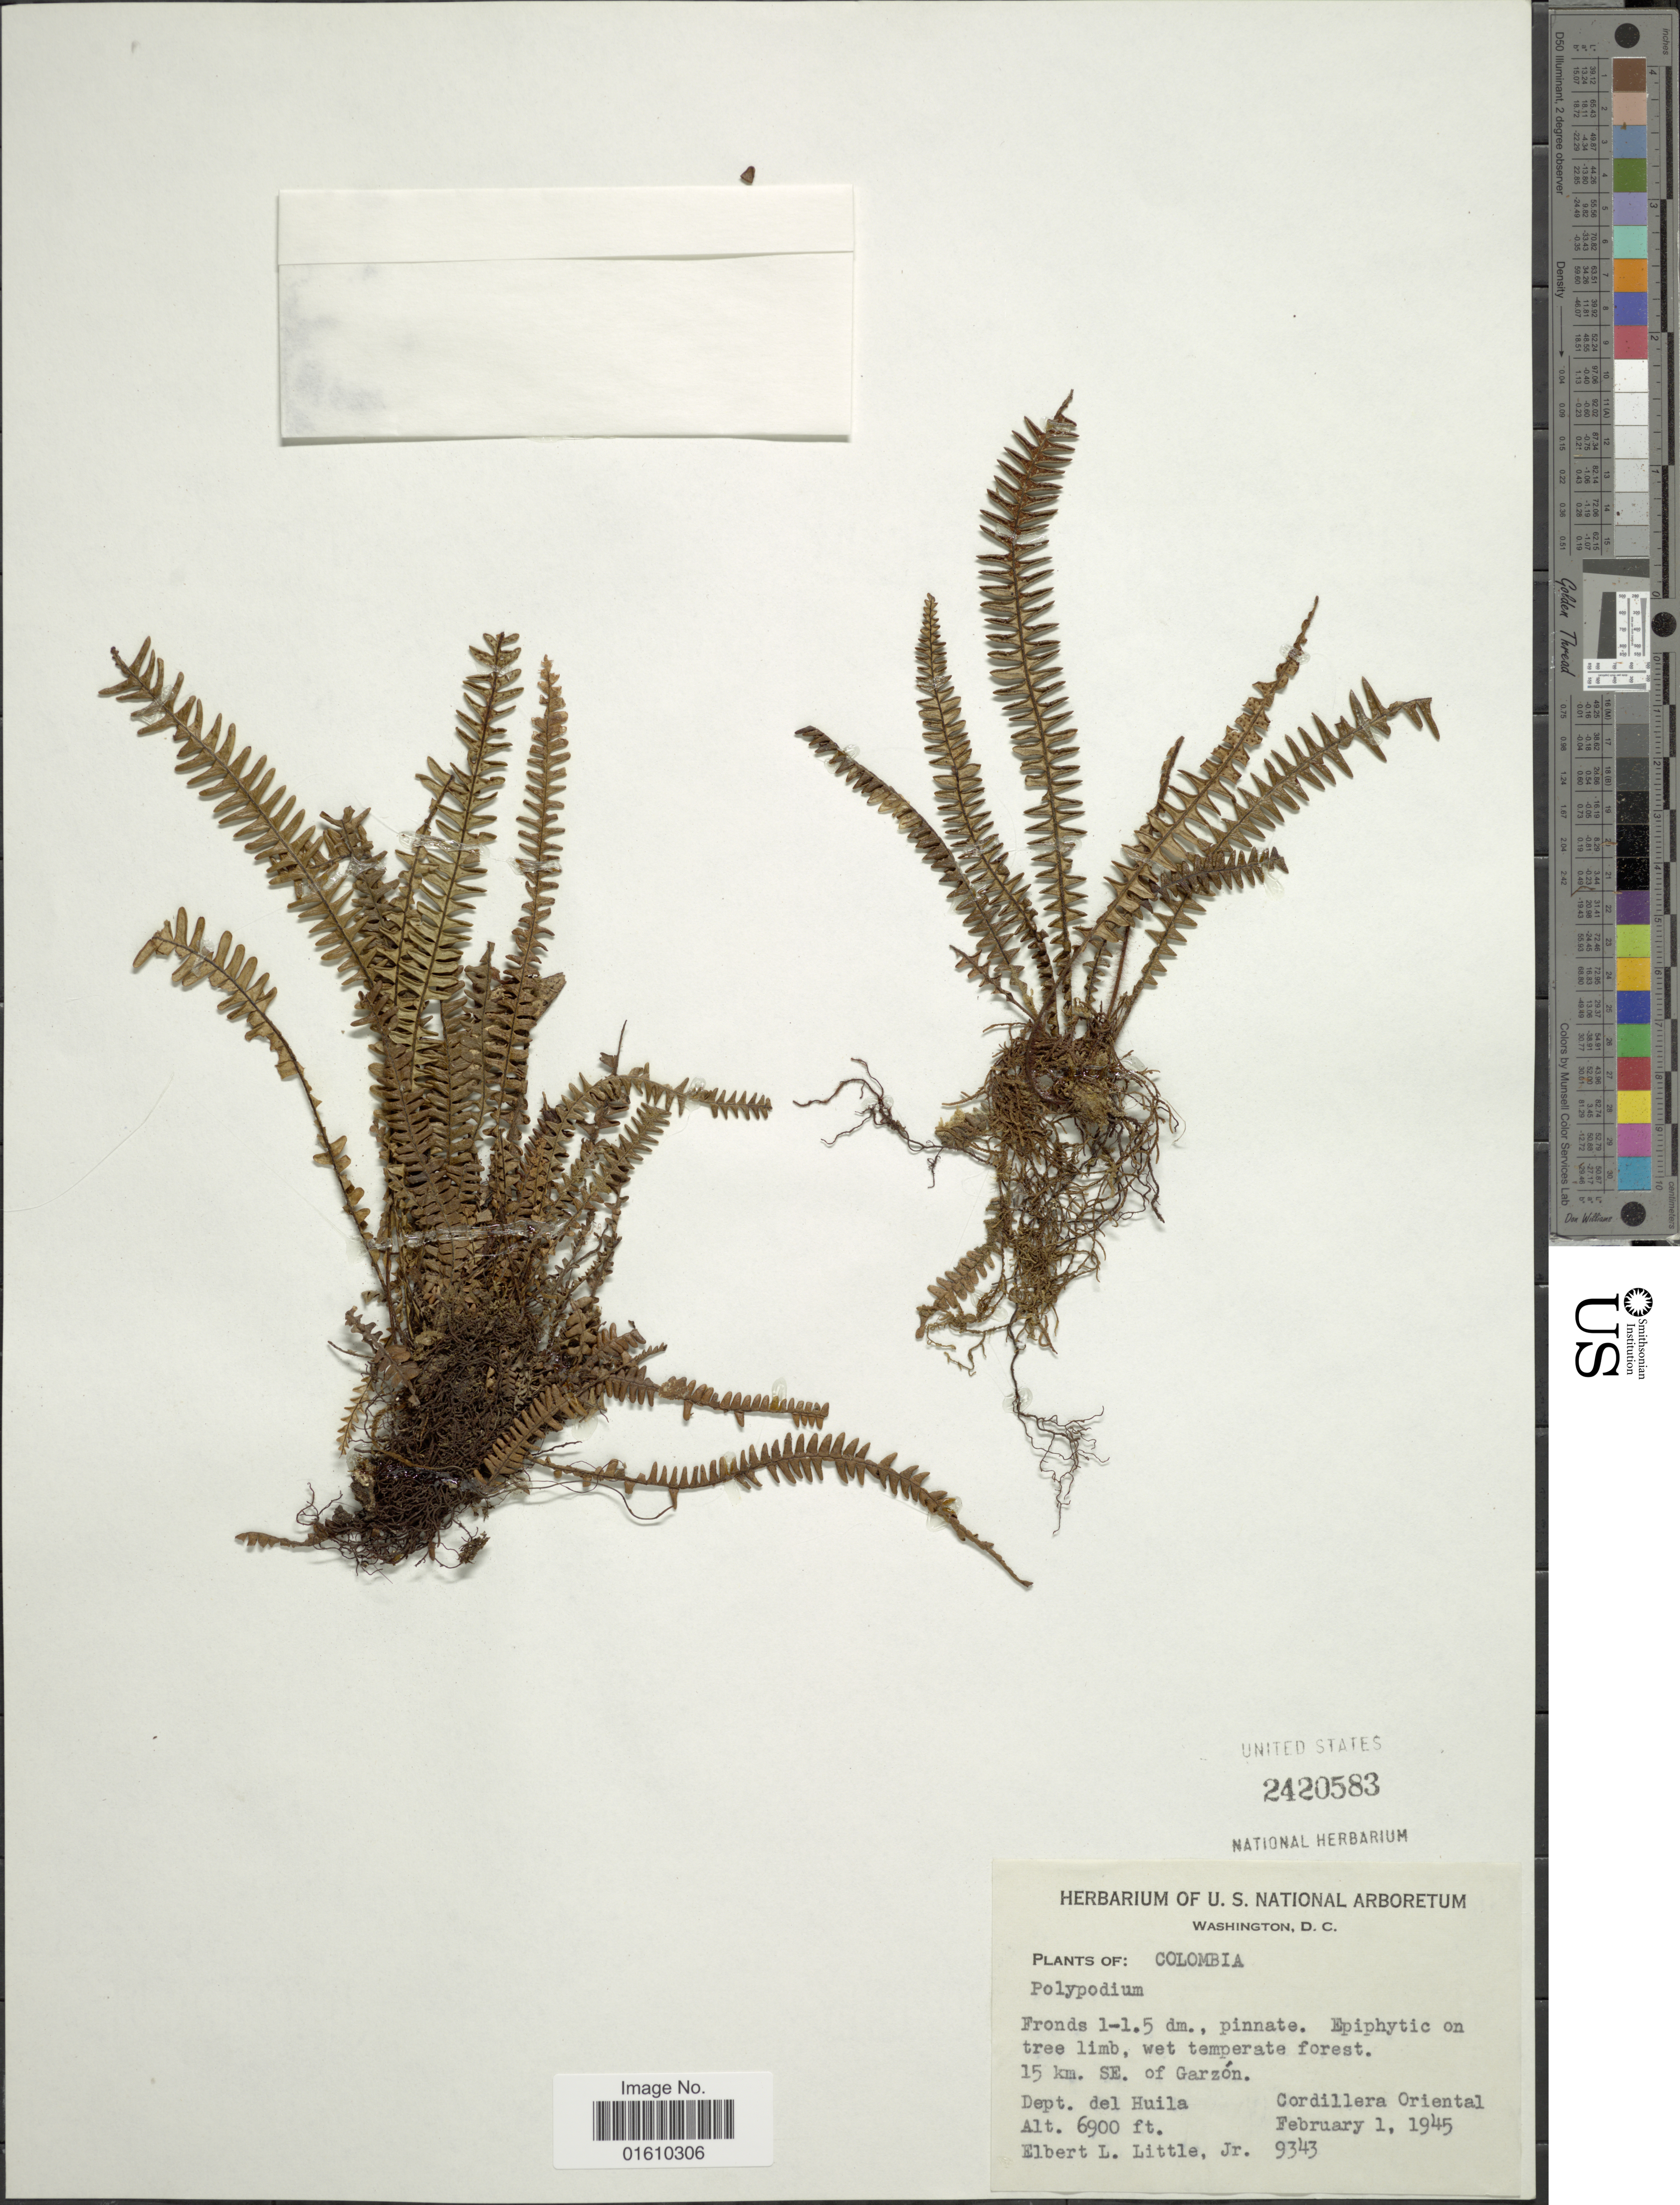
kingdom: Plantae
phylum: Tracheophyta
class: Polypodiopsida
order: Polypodiales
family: Polypodiaceae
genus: Melpomene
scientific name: Melpomene sp.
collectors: E. L. Little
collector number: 9343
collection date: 1945-02-01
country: Colombia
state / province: Huila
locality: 15 km. SE. of Garzón, Dept. de Huila, Cordillera Oriental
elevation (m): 2103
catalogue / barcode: US 2420583